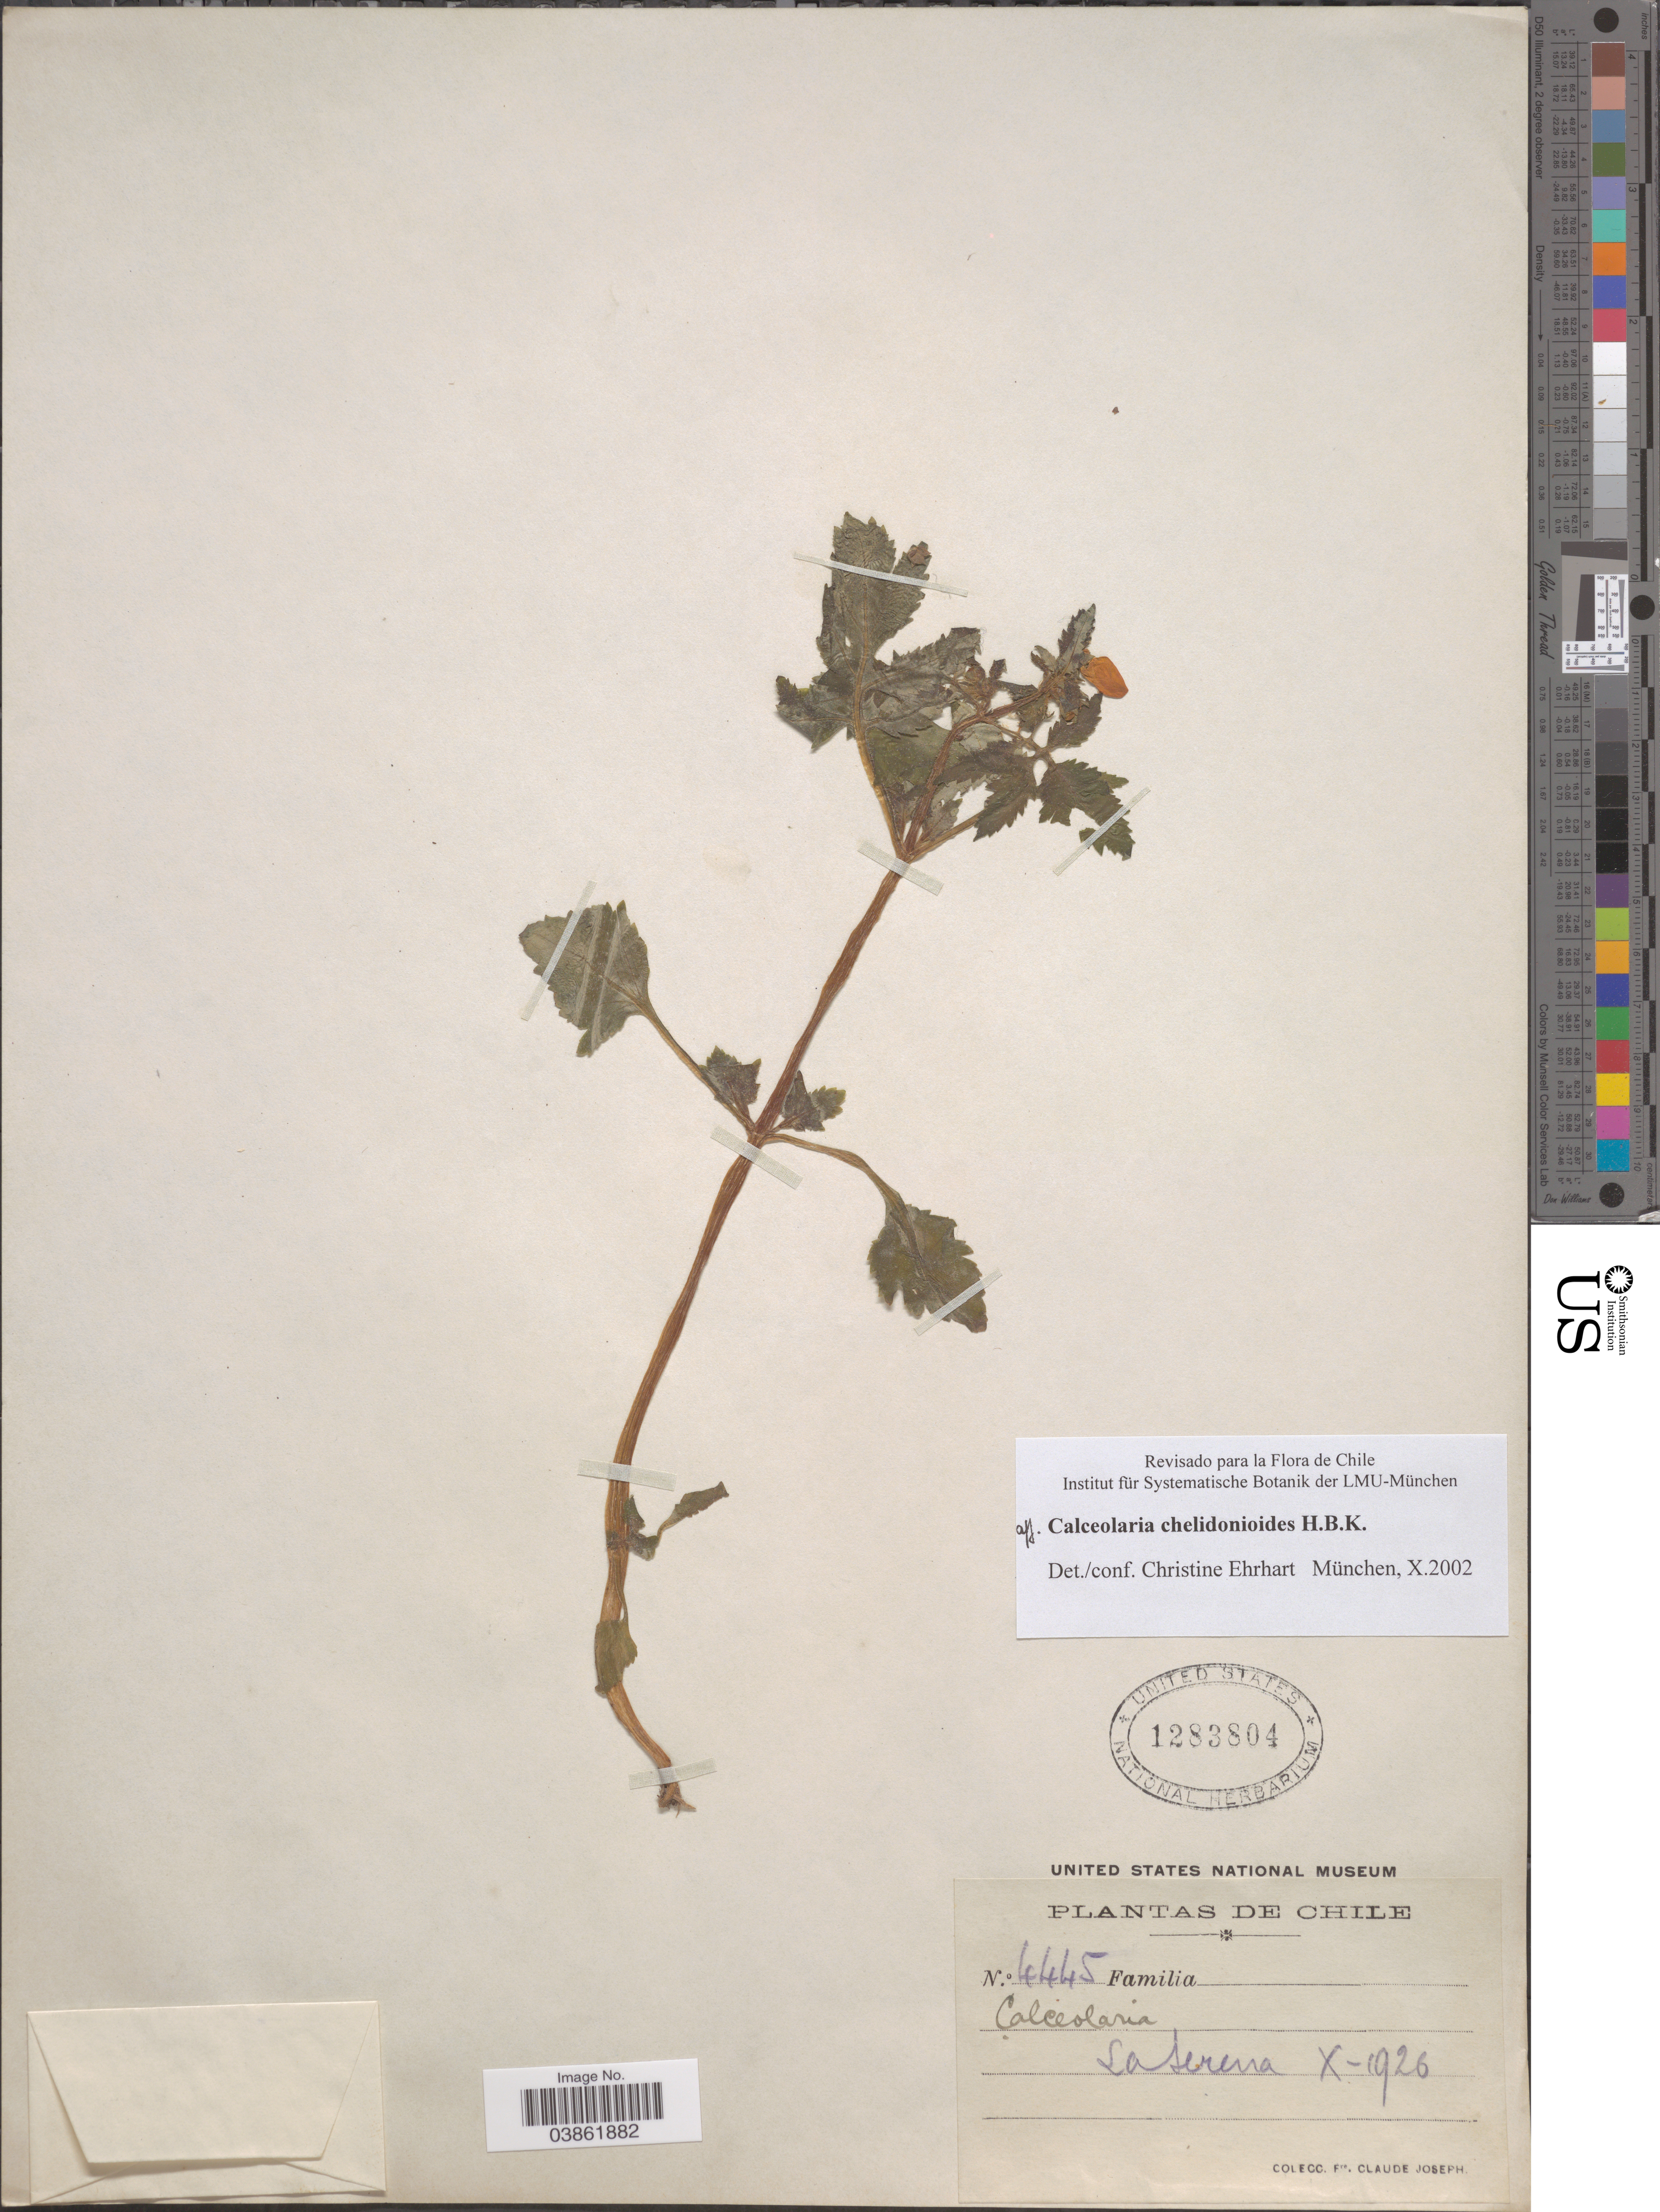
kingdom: Plantae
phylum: Tracheophyta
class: Magnoliopsida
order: Lamiales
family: Calceolariaceae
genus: Calceolaria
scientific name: Calceolaria chelidonioides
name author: Kunth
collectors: Bro. Claude-Joseph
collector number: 4445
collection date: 1926-10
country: Chile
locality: La Serena.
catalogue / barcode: US 1283804